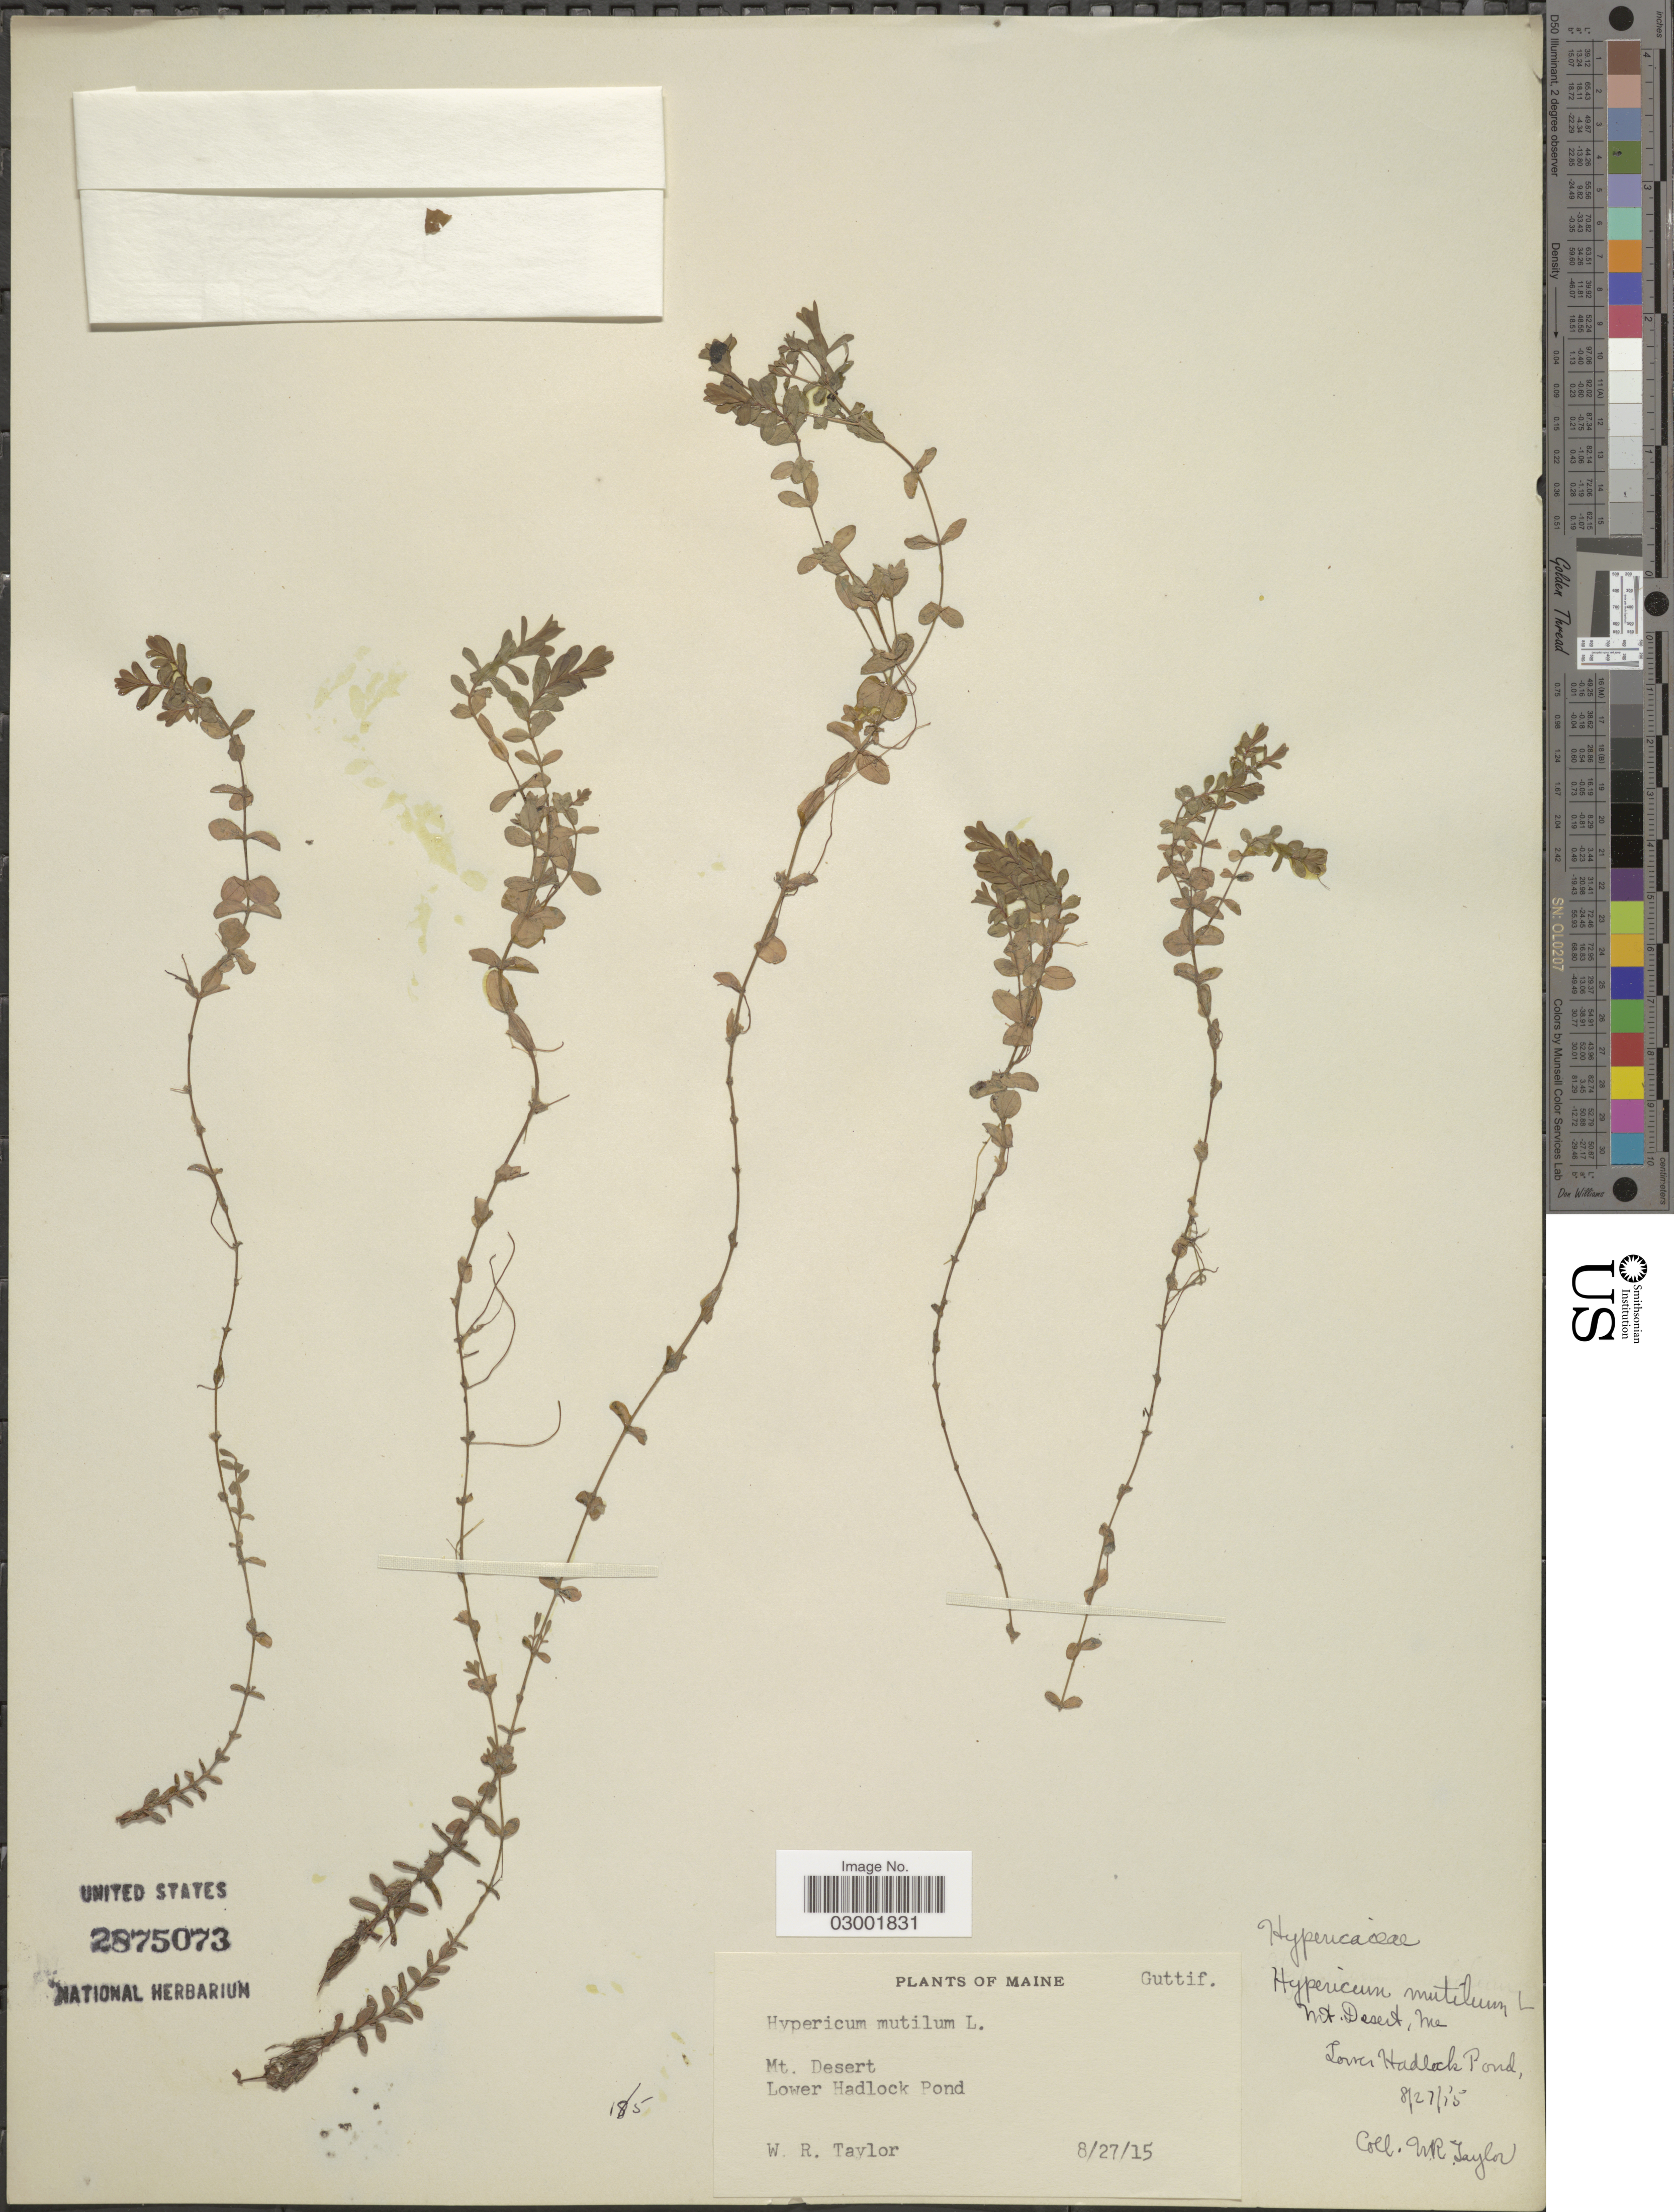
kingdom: Plantae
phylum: Tracheophyta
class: Magnoliopsida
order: Malpighiales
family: Hypericaceae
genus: Hypericum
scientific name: Hypericum mutilum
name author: L.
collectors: W. Taylor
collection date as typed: Transcribed d/m/y: 27/8/15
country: United States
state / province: Maine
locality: Mt. Desert, Lower Hadlock Pond.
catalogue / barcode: US 2875073